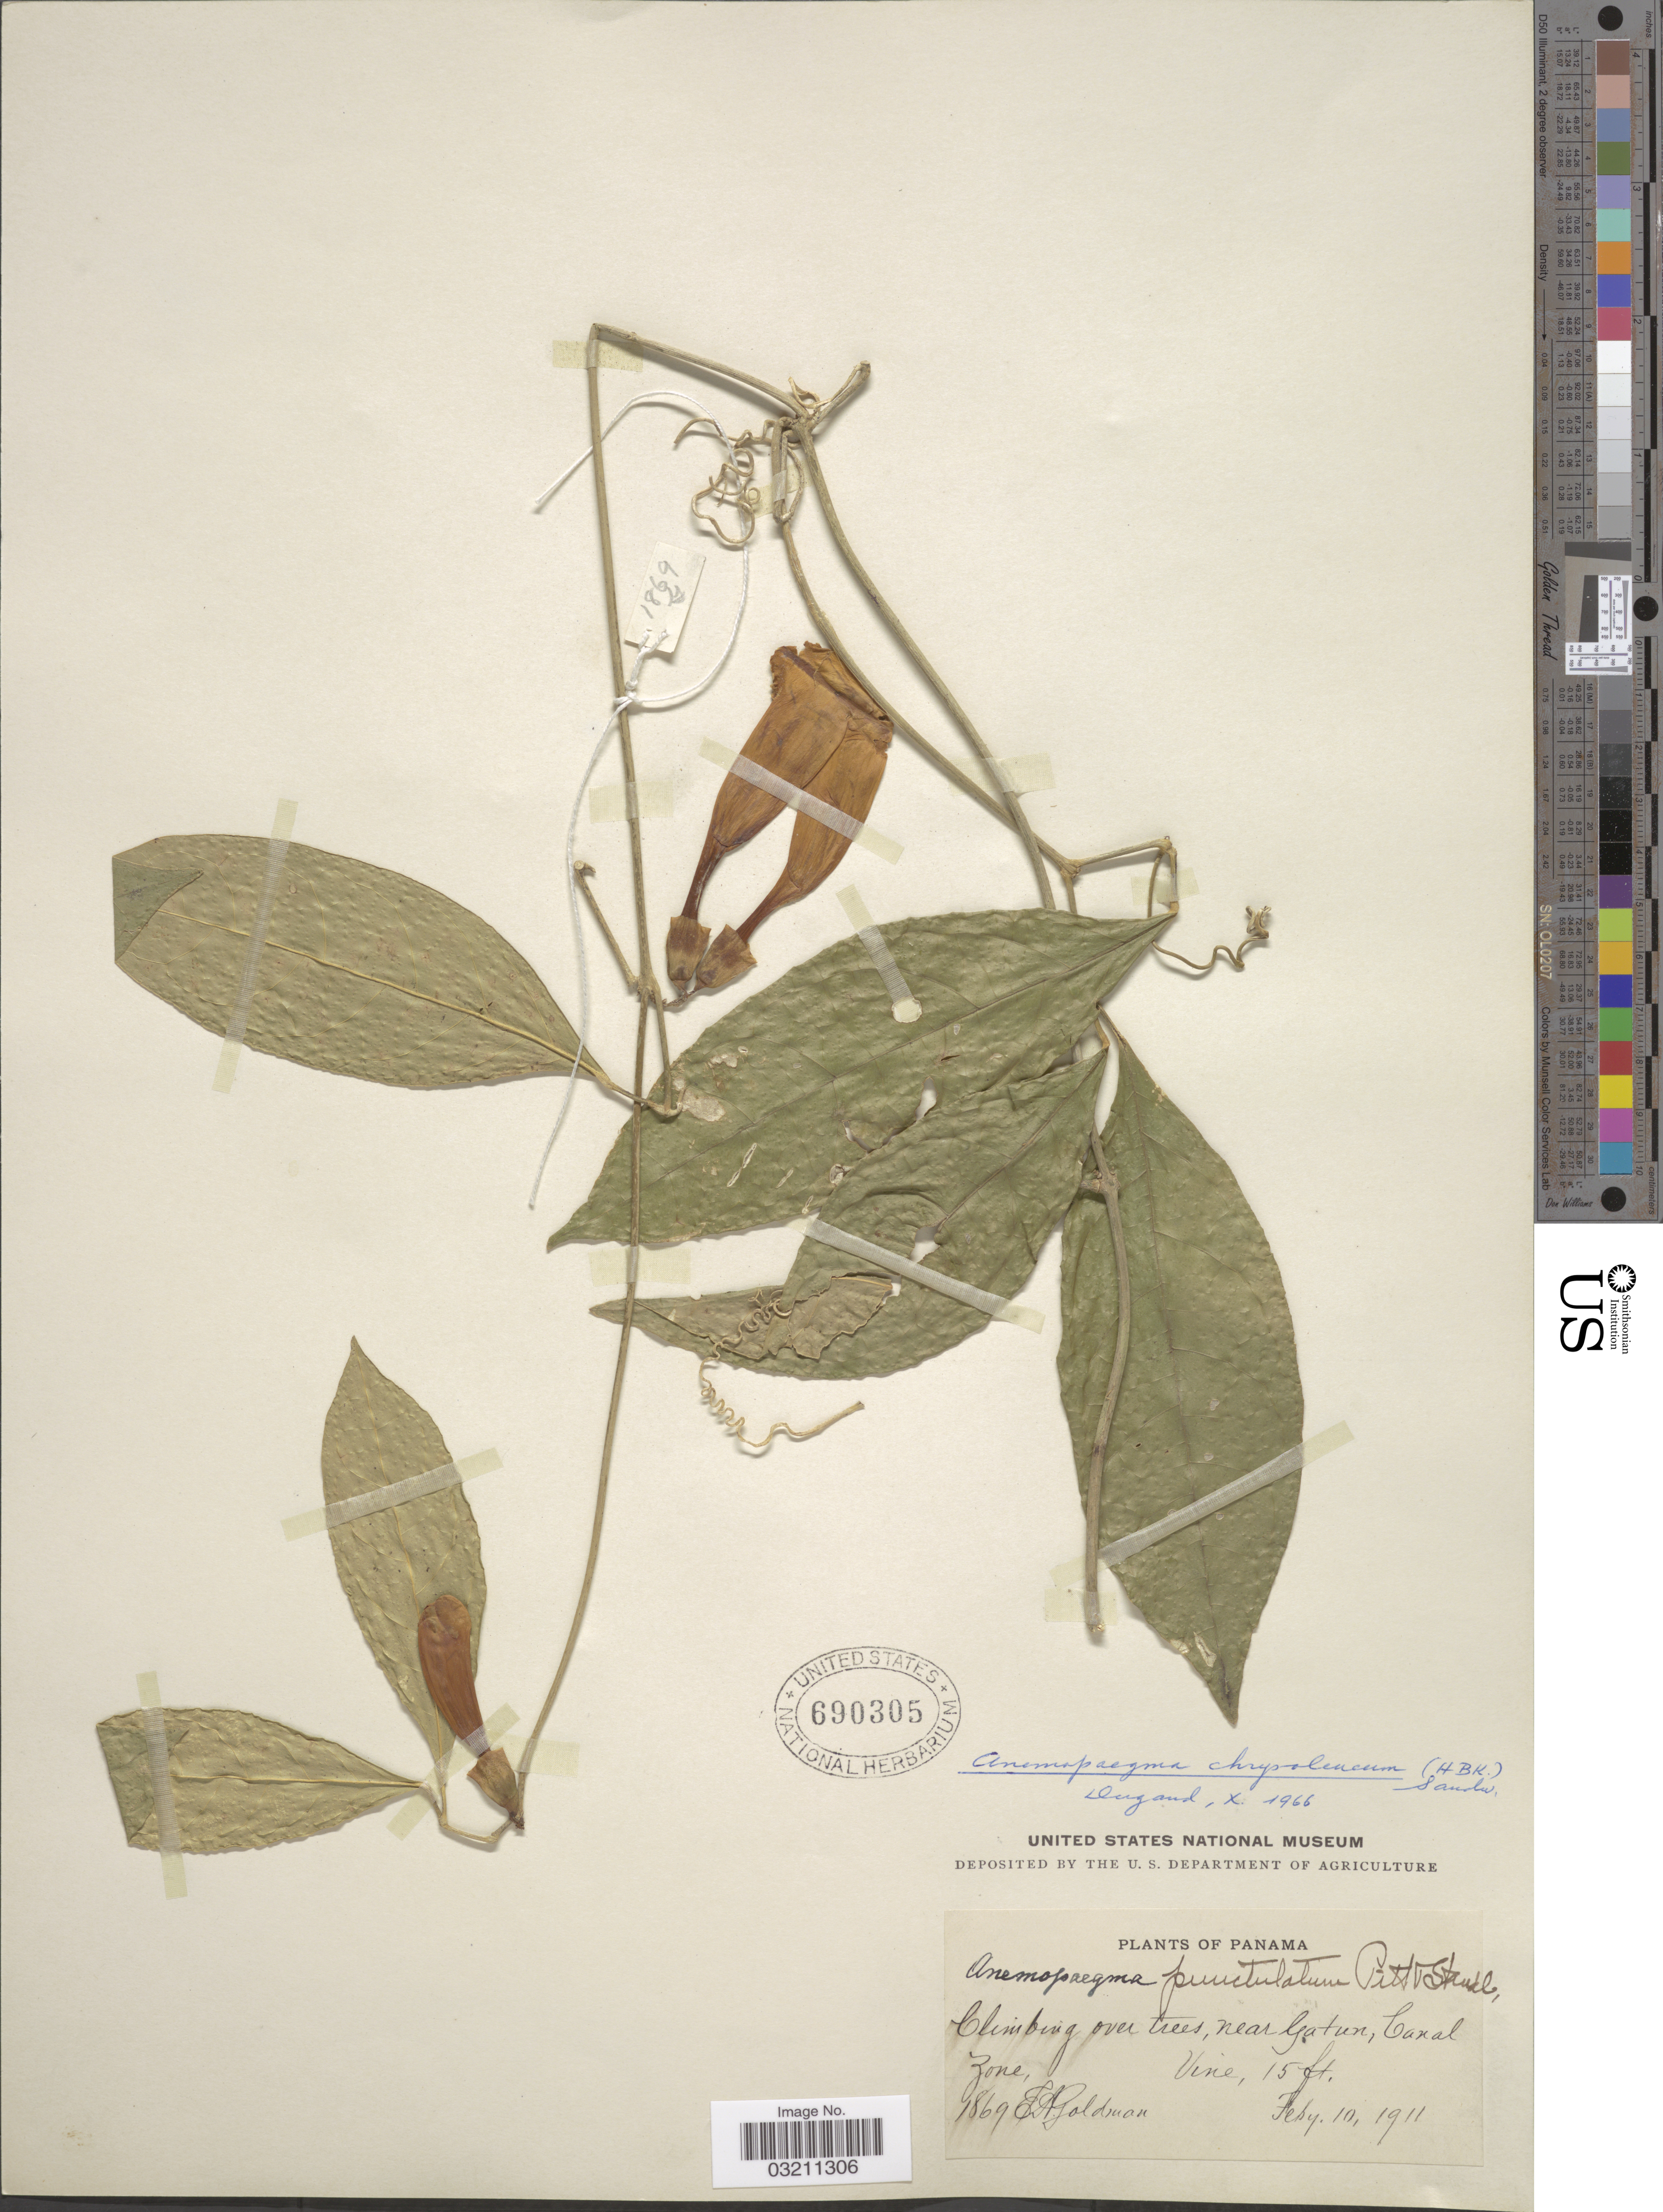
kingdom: Plantae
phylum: Tracheophyta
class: Magnoliopsida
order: Lamiales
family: Bignoniaceae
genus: Anemopaegma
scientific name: Anemopaegma chrysoleucum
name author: (Kunth) Sandwith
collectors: E. A. Goldman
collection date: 1911-02-10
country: Panama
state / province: Colón / Panamá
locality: Near Gatun, Canal Zone.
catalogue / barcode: US 690305